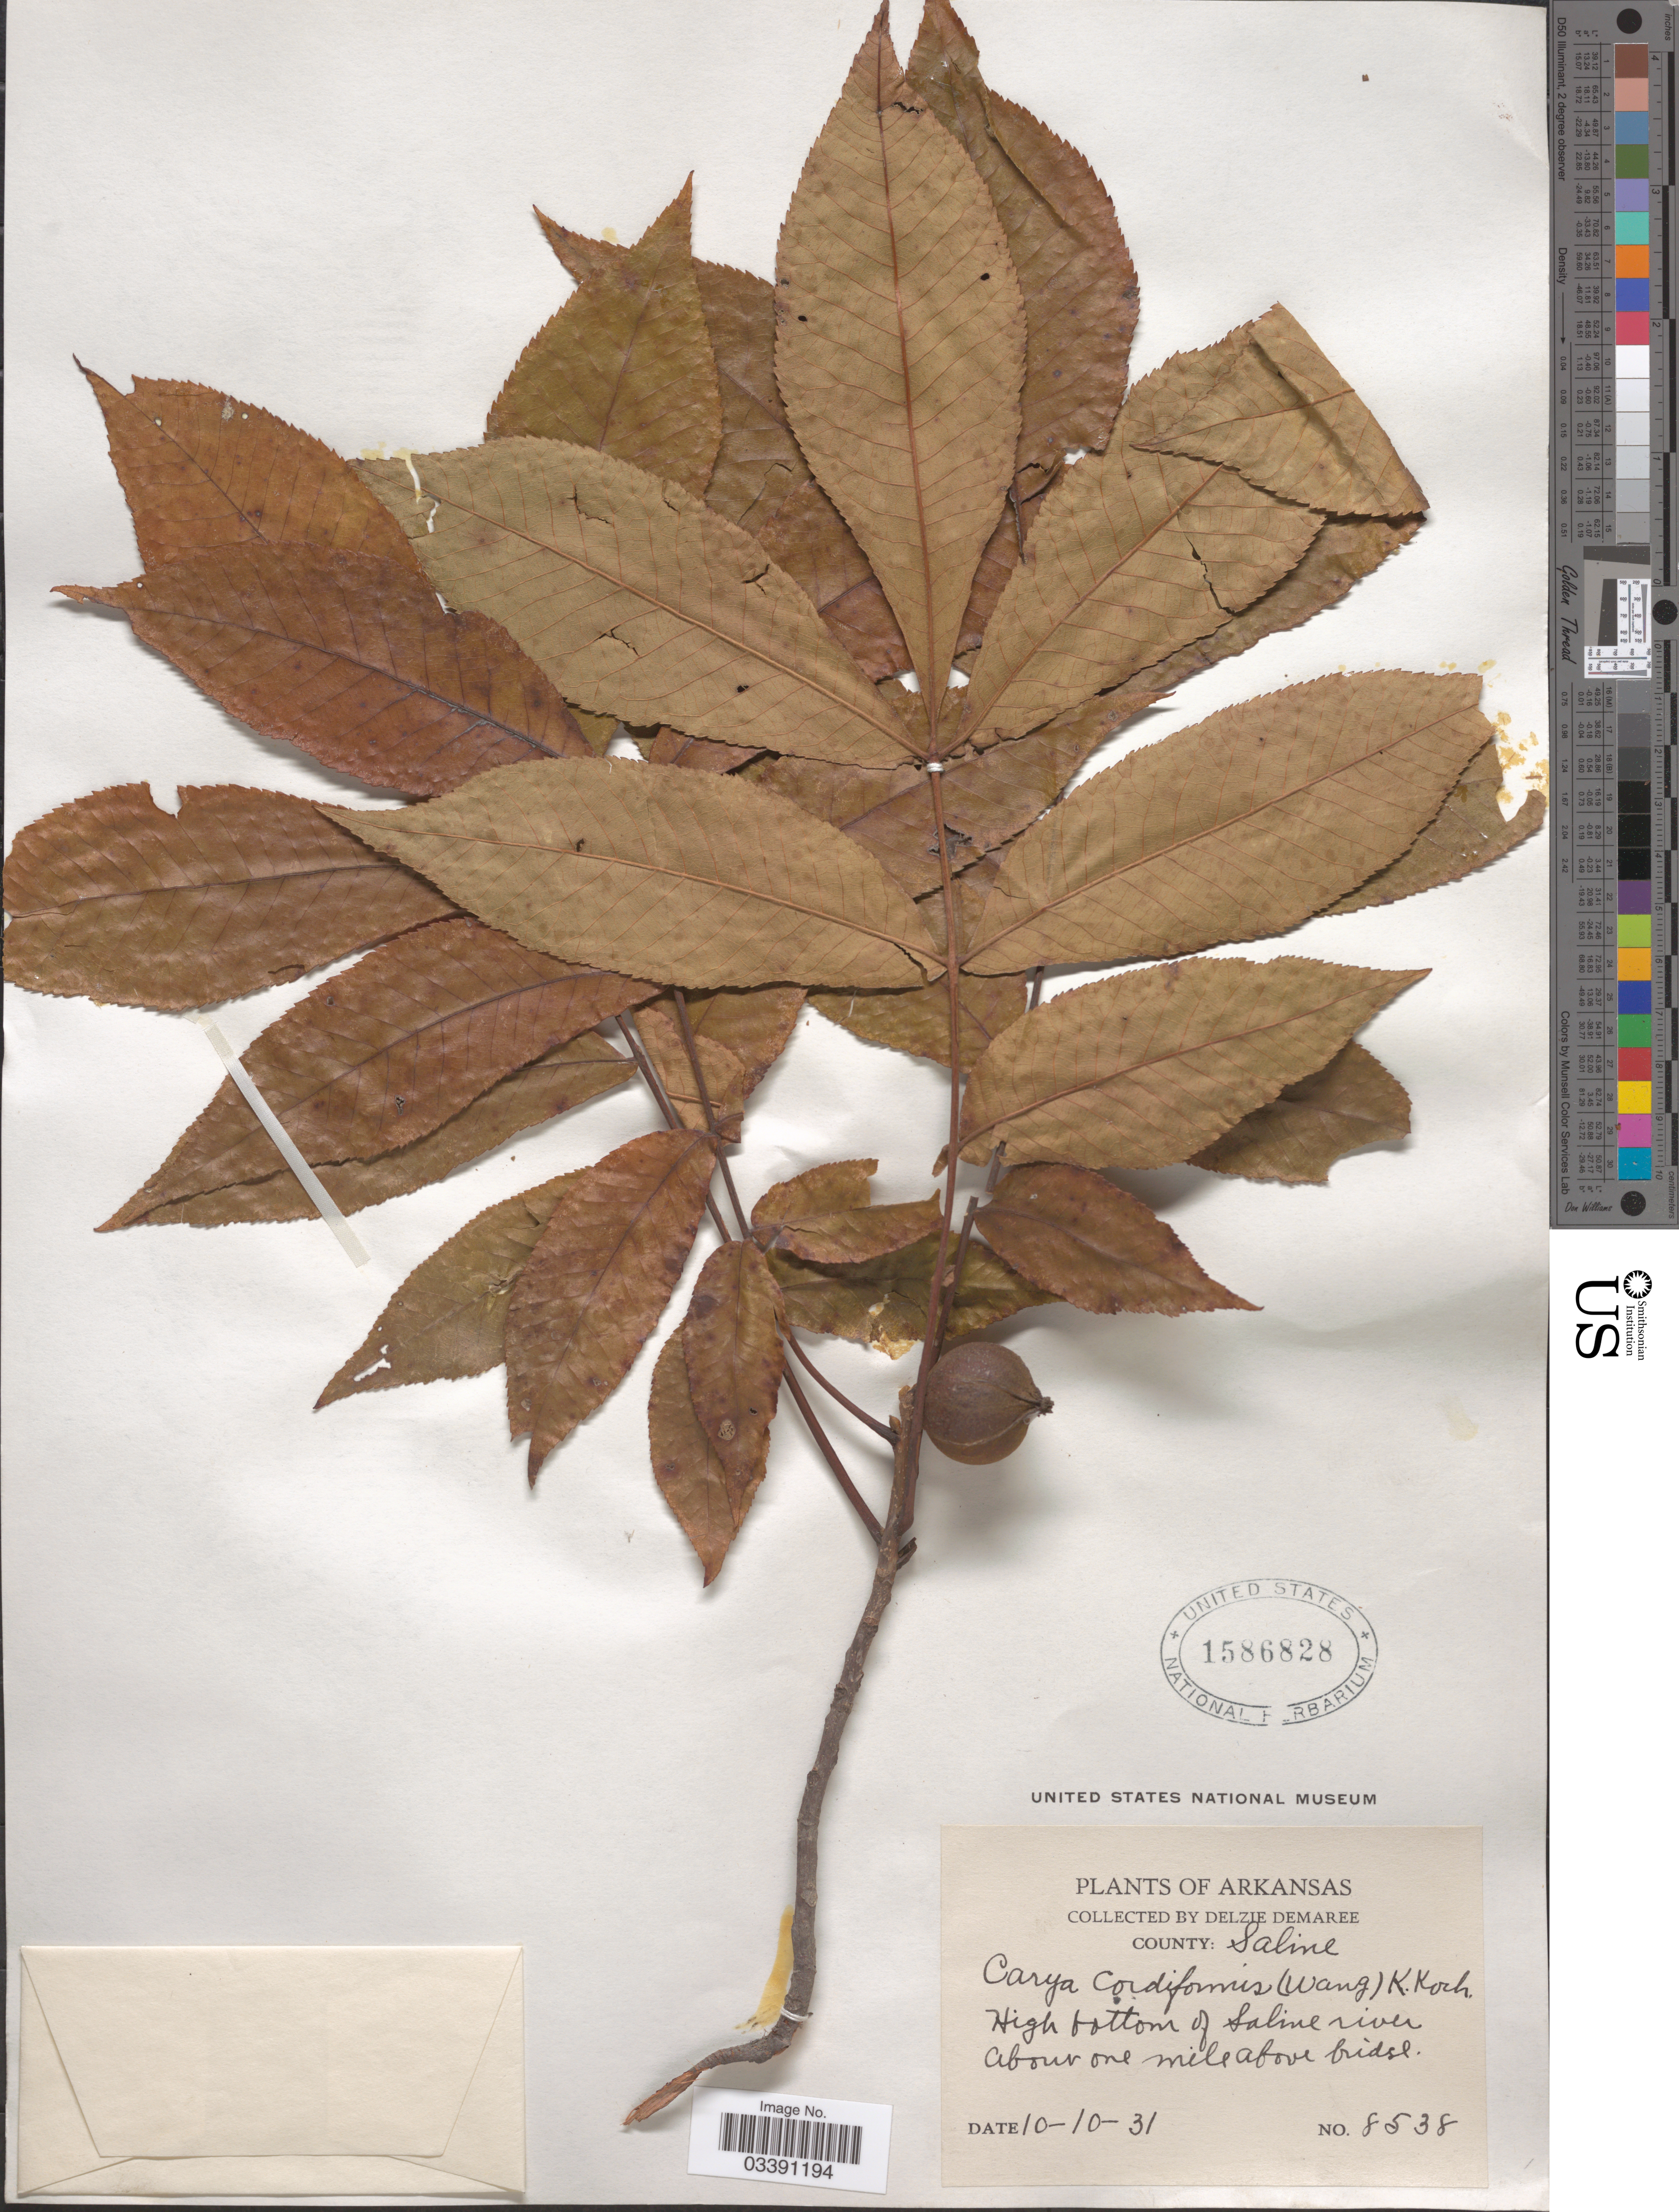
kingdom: Plantae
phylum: Tracheophyta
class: Magnoliopsida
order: Fagales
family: Juglandaceae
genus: Carya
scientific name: Carya cordiformis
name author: (Wangenh.) K. Koch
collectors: D. Demaree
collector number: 8538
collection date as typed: Transcribed d/m/y: 10/10/31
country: United States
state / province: Arkansas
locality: County: Saline. High bottom of Saline river. About one mile above bridge.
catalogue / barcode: US 1586828